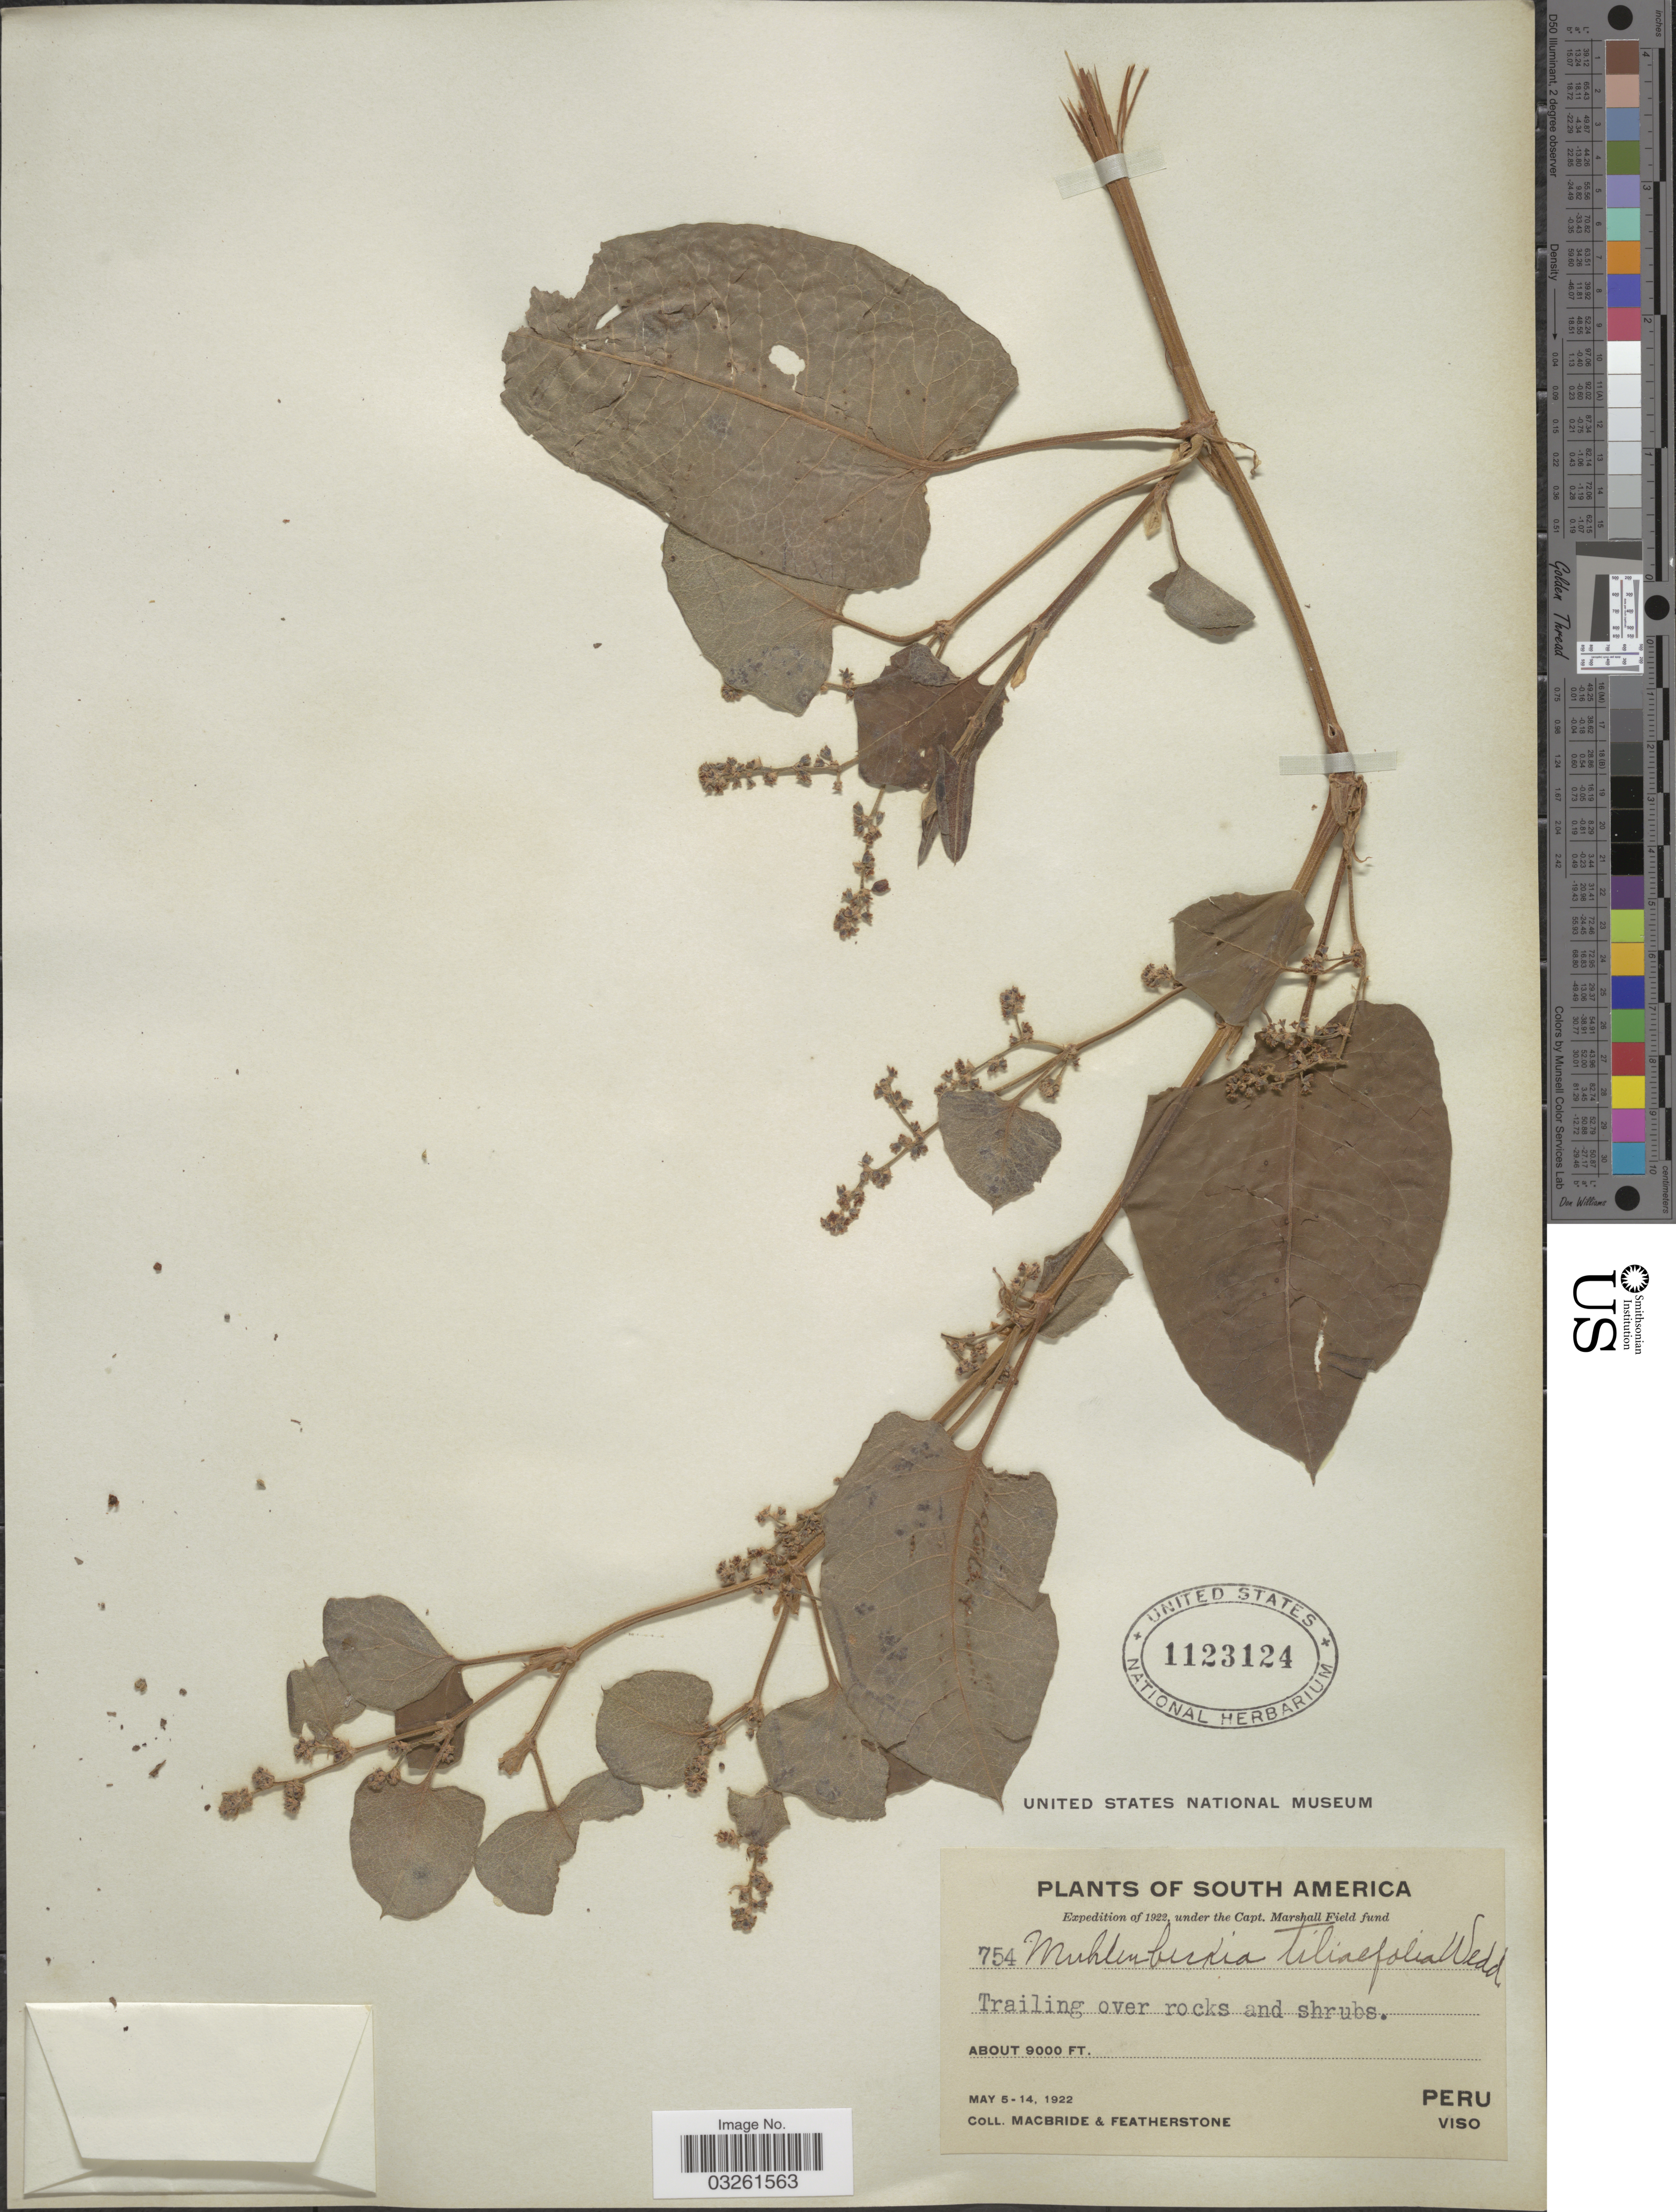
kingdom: Plantae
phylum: Tracheophyta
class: Magnoliopsida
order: Caryophyllales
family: Polygonaceae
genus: Muehlenbeckia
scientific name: Muehlenbeckia tiliifolia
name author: Wedd.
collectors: Macbride, -- & -. Featherstone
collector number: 754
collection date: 1922-05-05/1922-05-14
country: Peru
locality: Viso.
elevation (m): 2743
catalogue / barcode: US 1123124